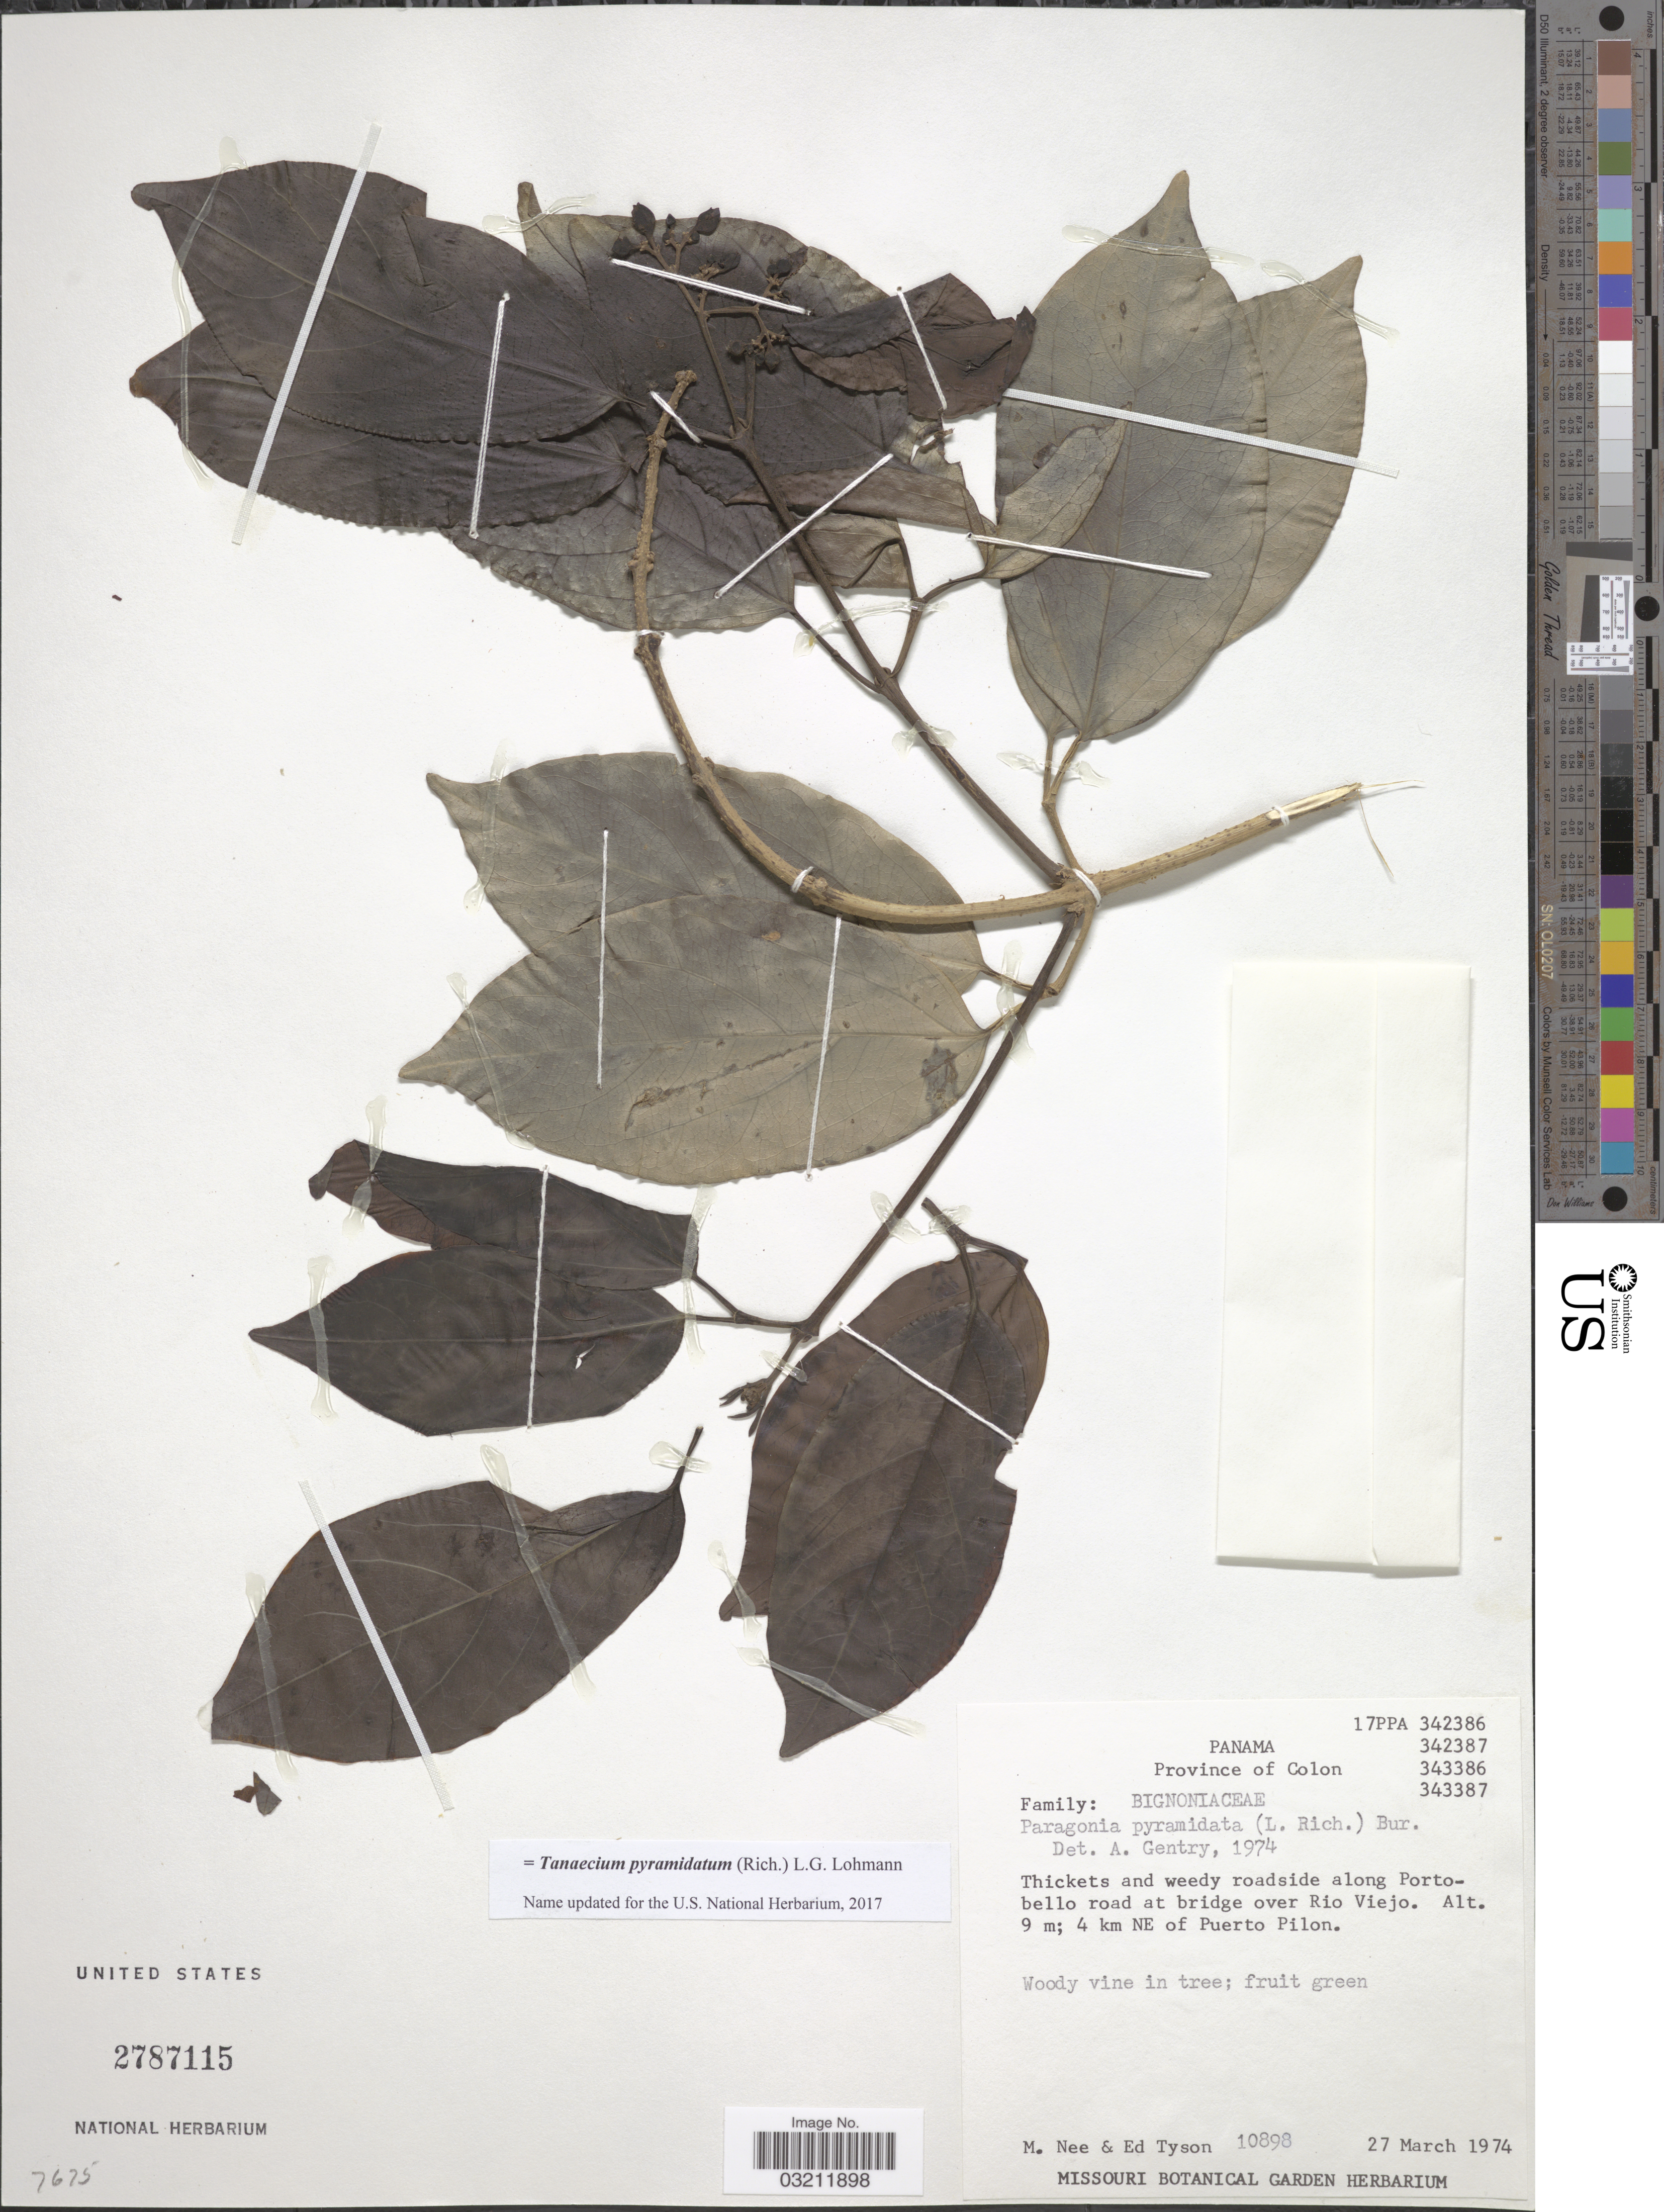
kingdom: Plantae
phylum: Tracheophyta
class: Magnoliopsida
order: Lamiales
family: Bignoniaceae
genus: Tanaecium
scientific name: Tanaecium pyramidatum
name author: (Rich.) L.G. Lohmann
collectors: M. Nee & E. Tyson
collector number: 10898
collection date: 1974-03-27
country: Panama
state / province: Colón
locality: Thickets and weedy roadside along Portobello road at bridge over Rio Viejo. 4 km NE of Puerto Pilon.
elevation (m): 9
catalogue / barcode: US 2787115